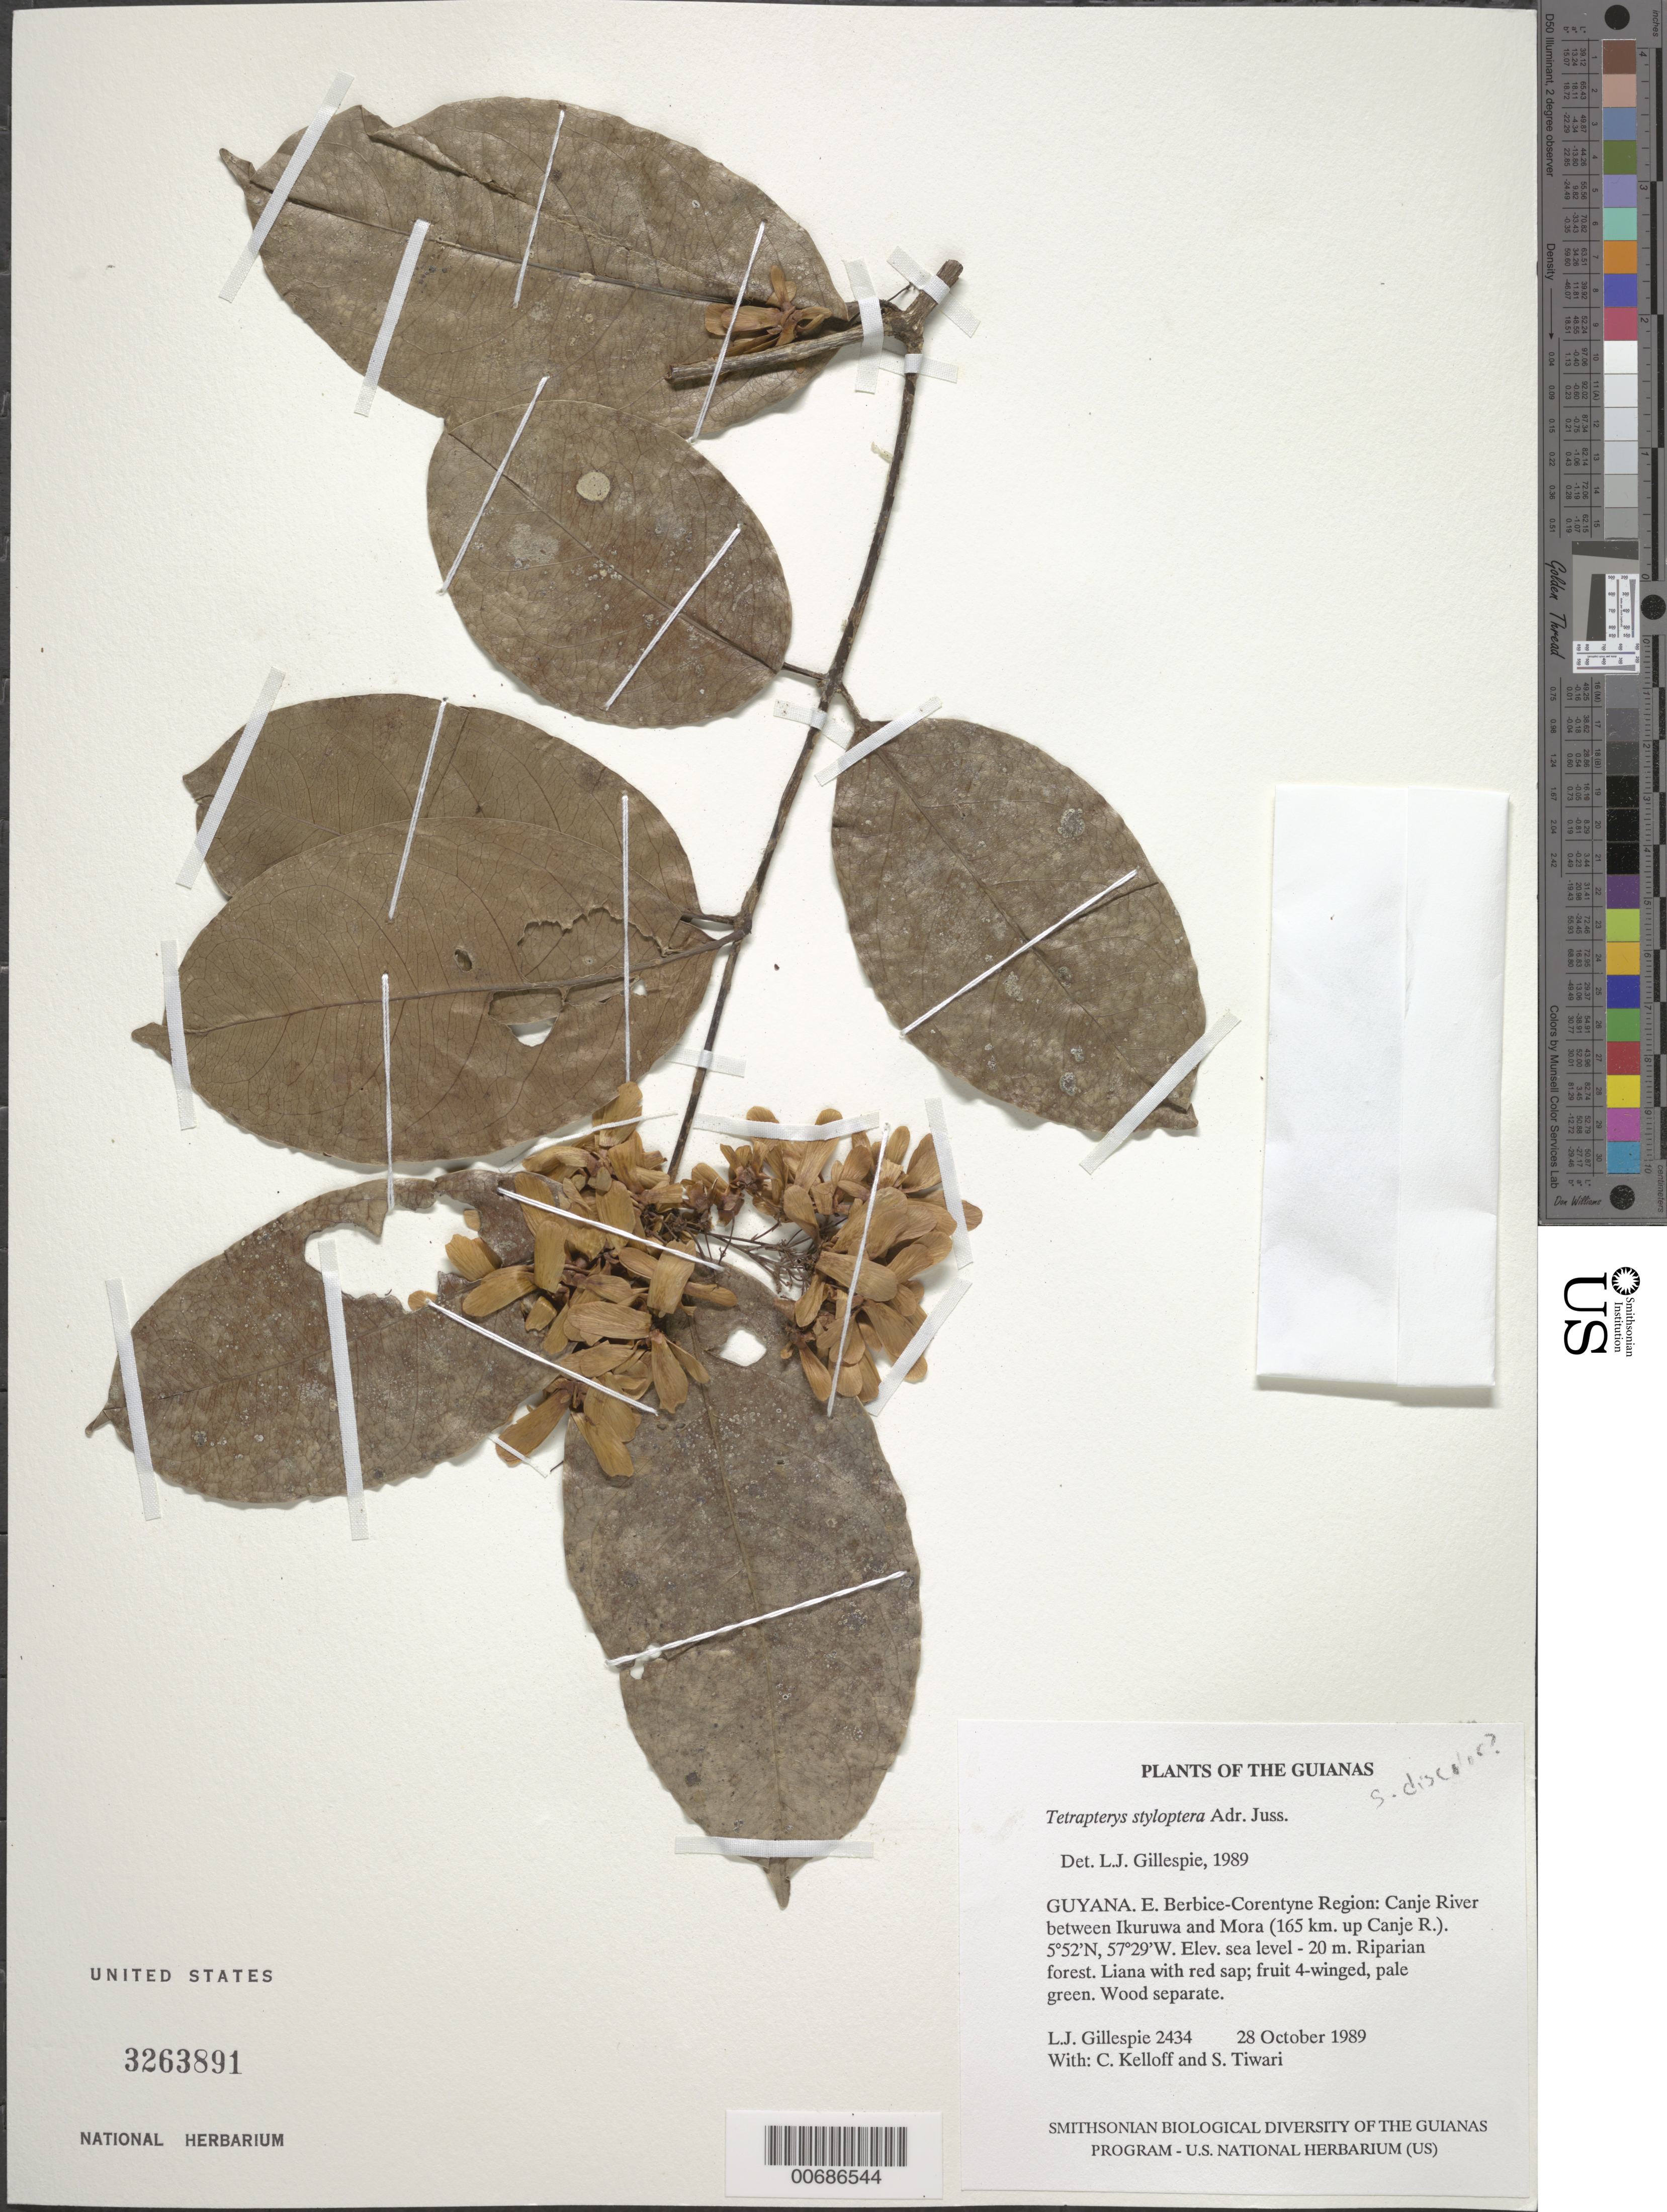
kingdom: Plantae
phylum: Tracheophyta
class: Magnoliopsida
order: Malpighiales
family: Malpighiaceae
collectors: L. J. Gillespie, C. L. Kelloff & S. Tiwari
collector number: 2434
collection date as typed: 28 October 1989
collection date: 1989-10-28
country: Guyana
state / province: E. Berbice-Corentyne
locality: Canje River between Ikuruwa and Mora (165 km. up Canje R.)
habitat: Riparian forest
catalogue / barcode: US 3263891